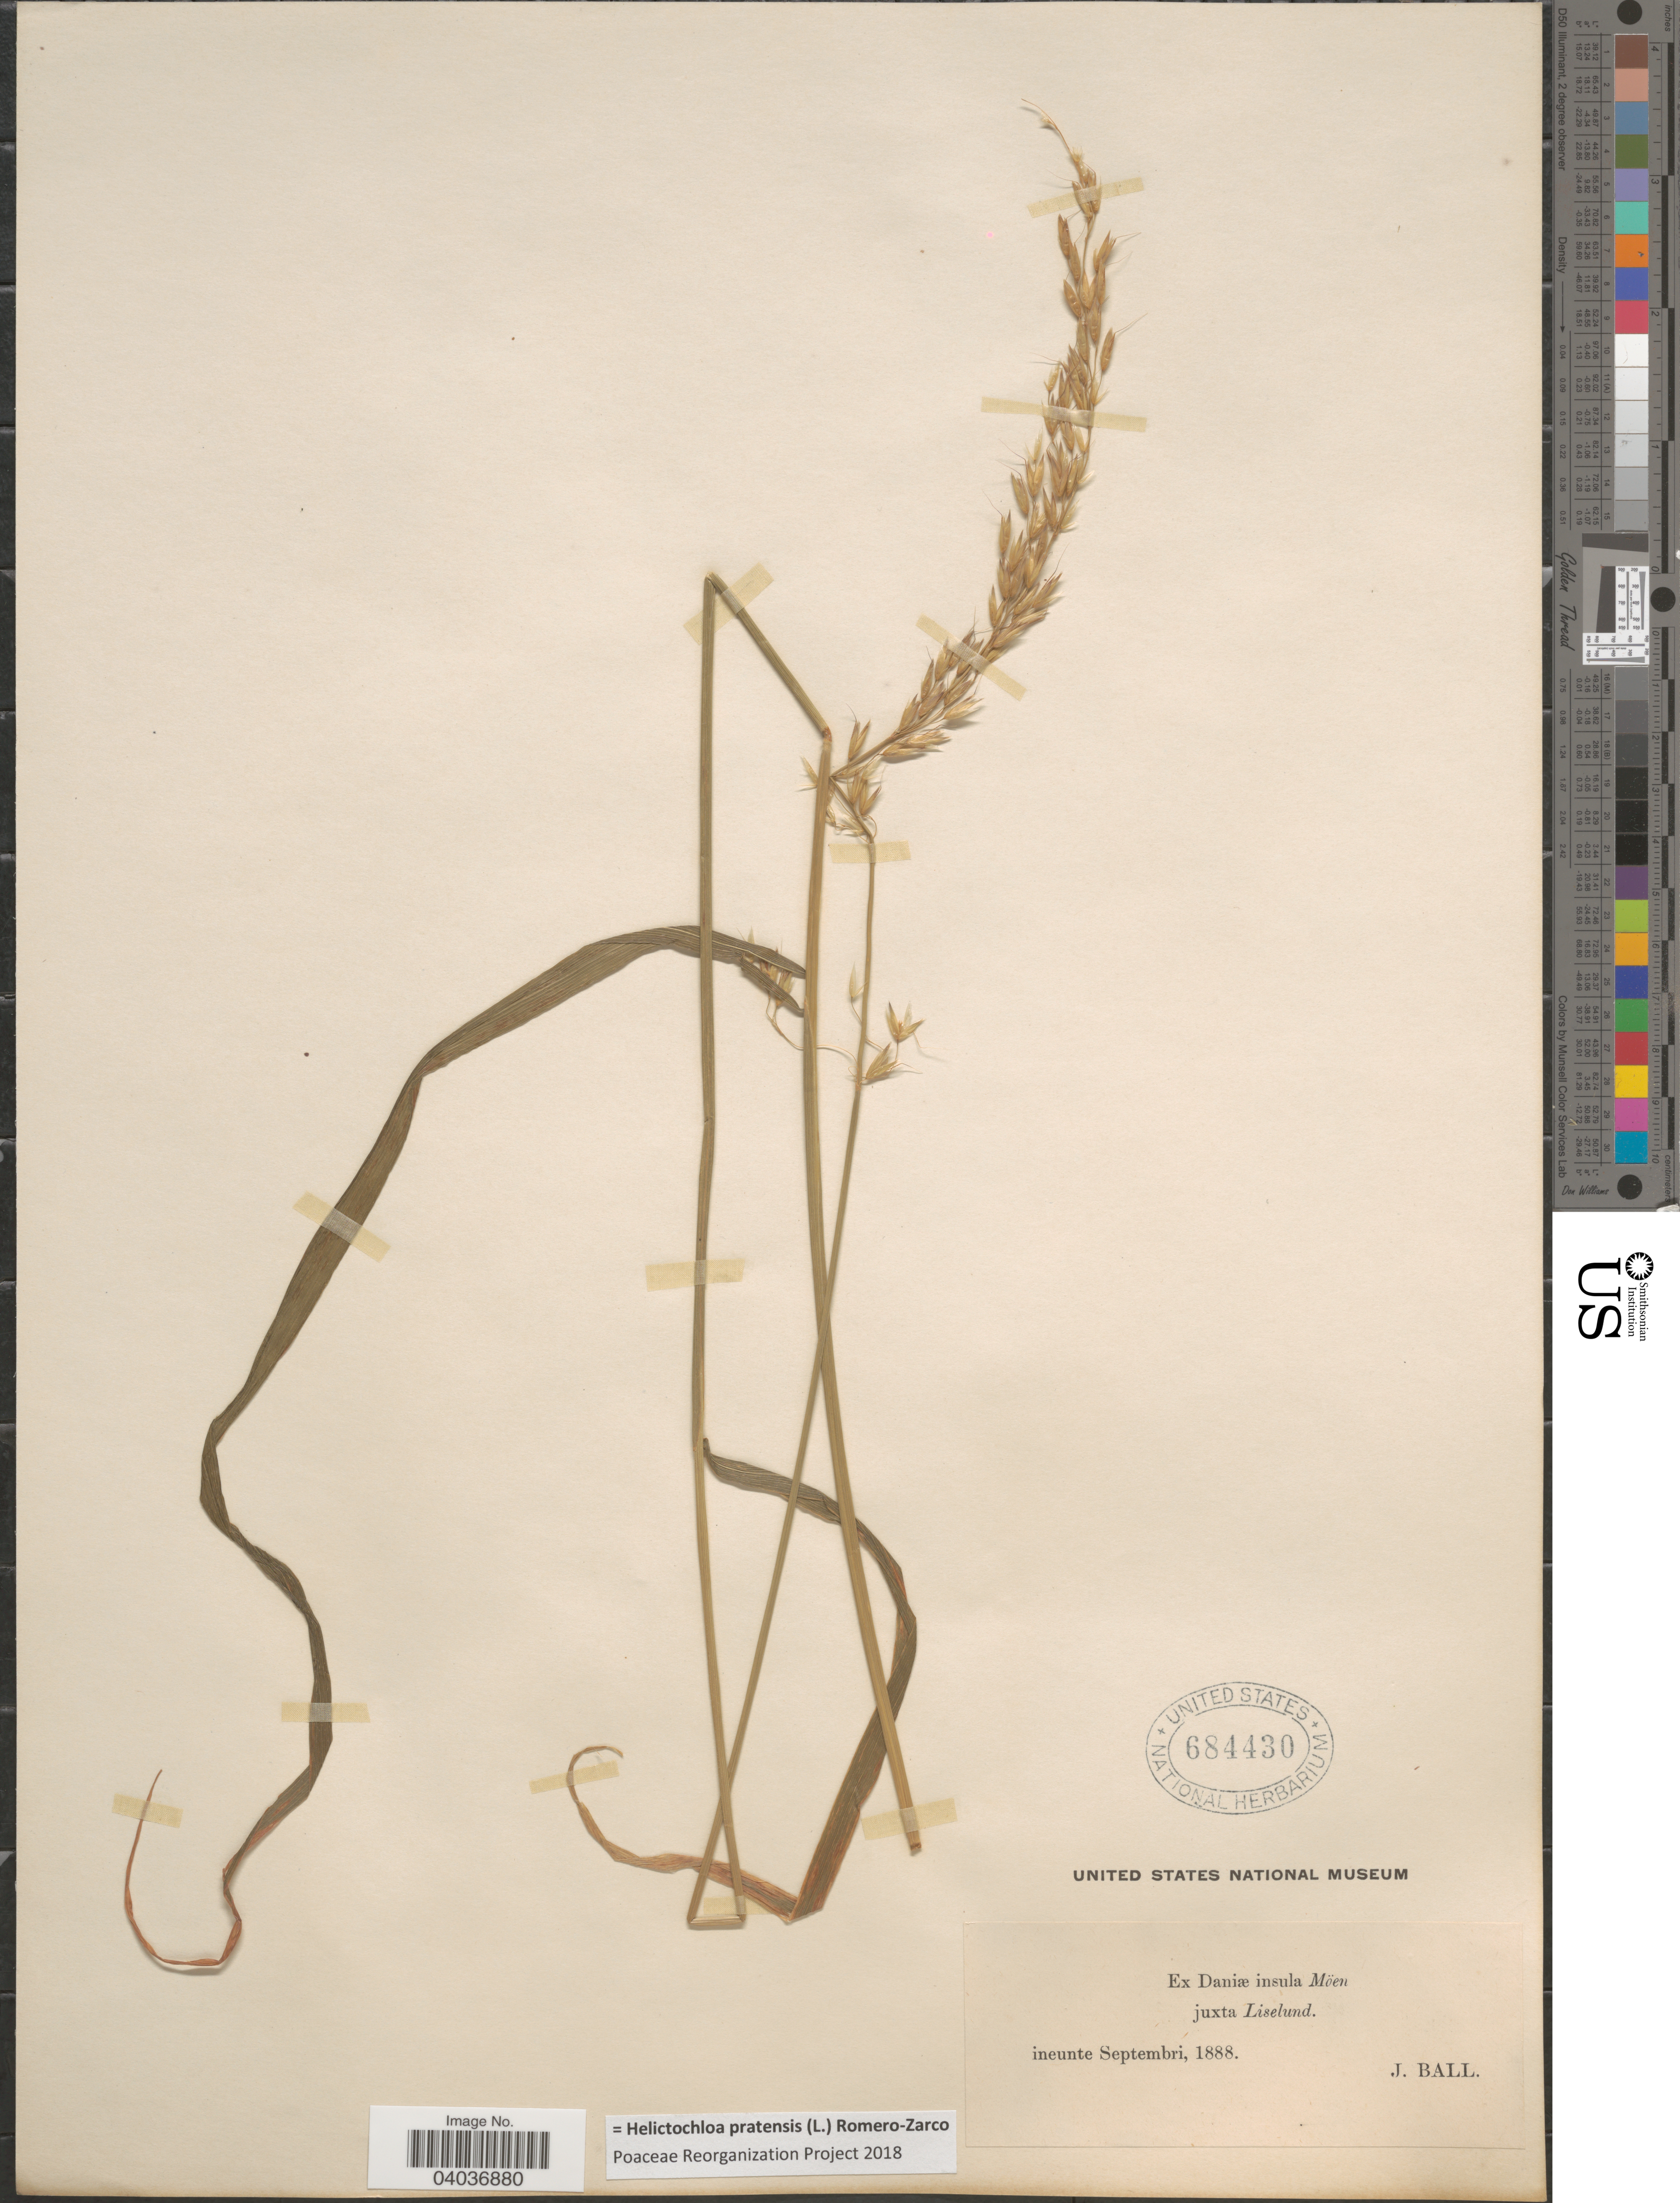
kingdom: Plantae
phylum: Tracheophyta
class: Liliopsida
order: Poales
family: Poaceae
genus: Helictochloa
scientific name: Helictochloa pratensis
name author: (L.) Romero-Zarco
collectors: J. Ball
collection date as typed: Ineunte Septembri, 1888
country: Denmark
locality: Ex Daniæ insula Möen juxta Liselund.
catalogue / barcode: US 684430